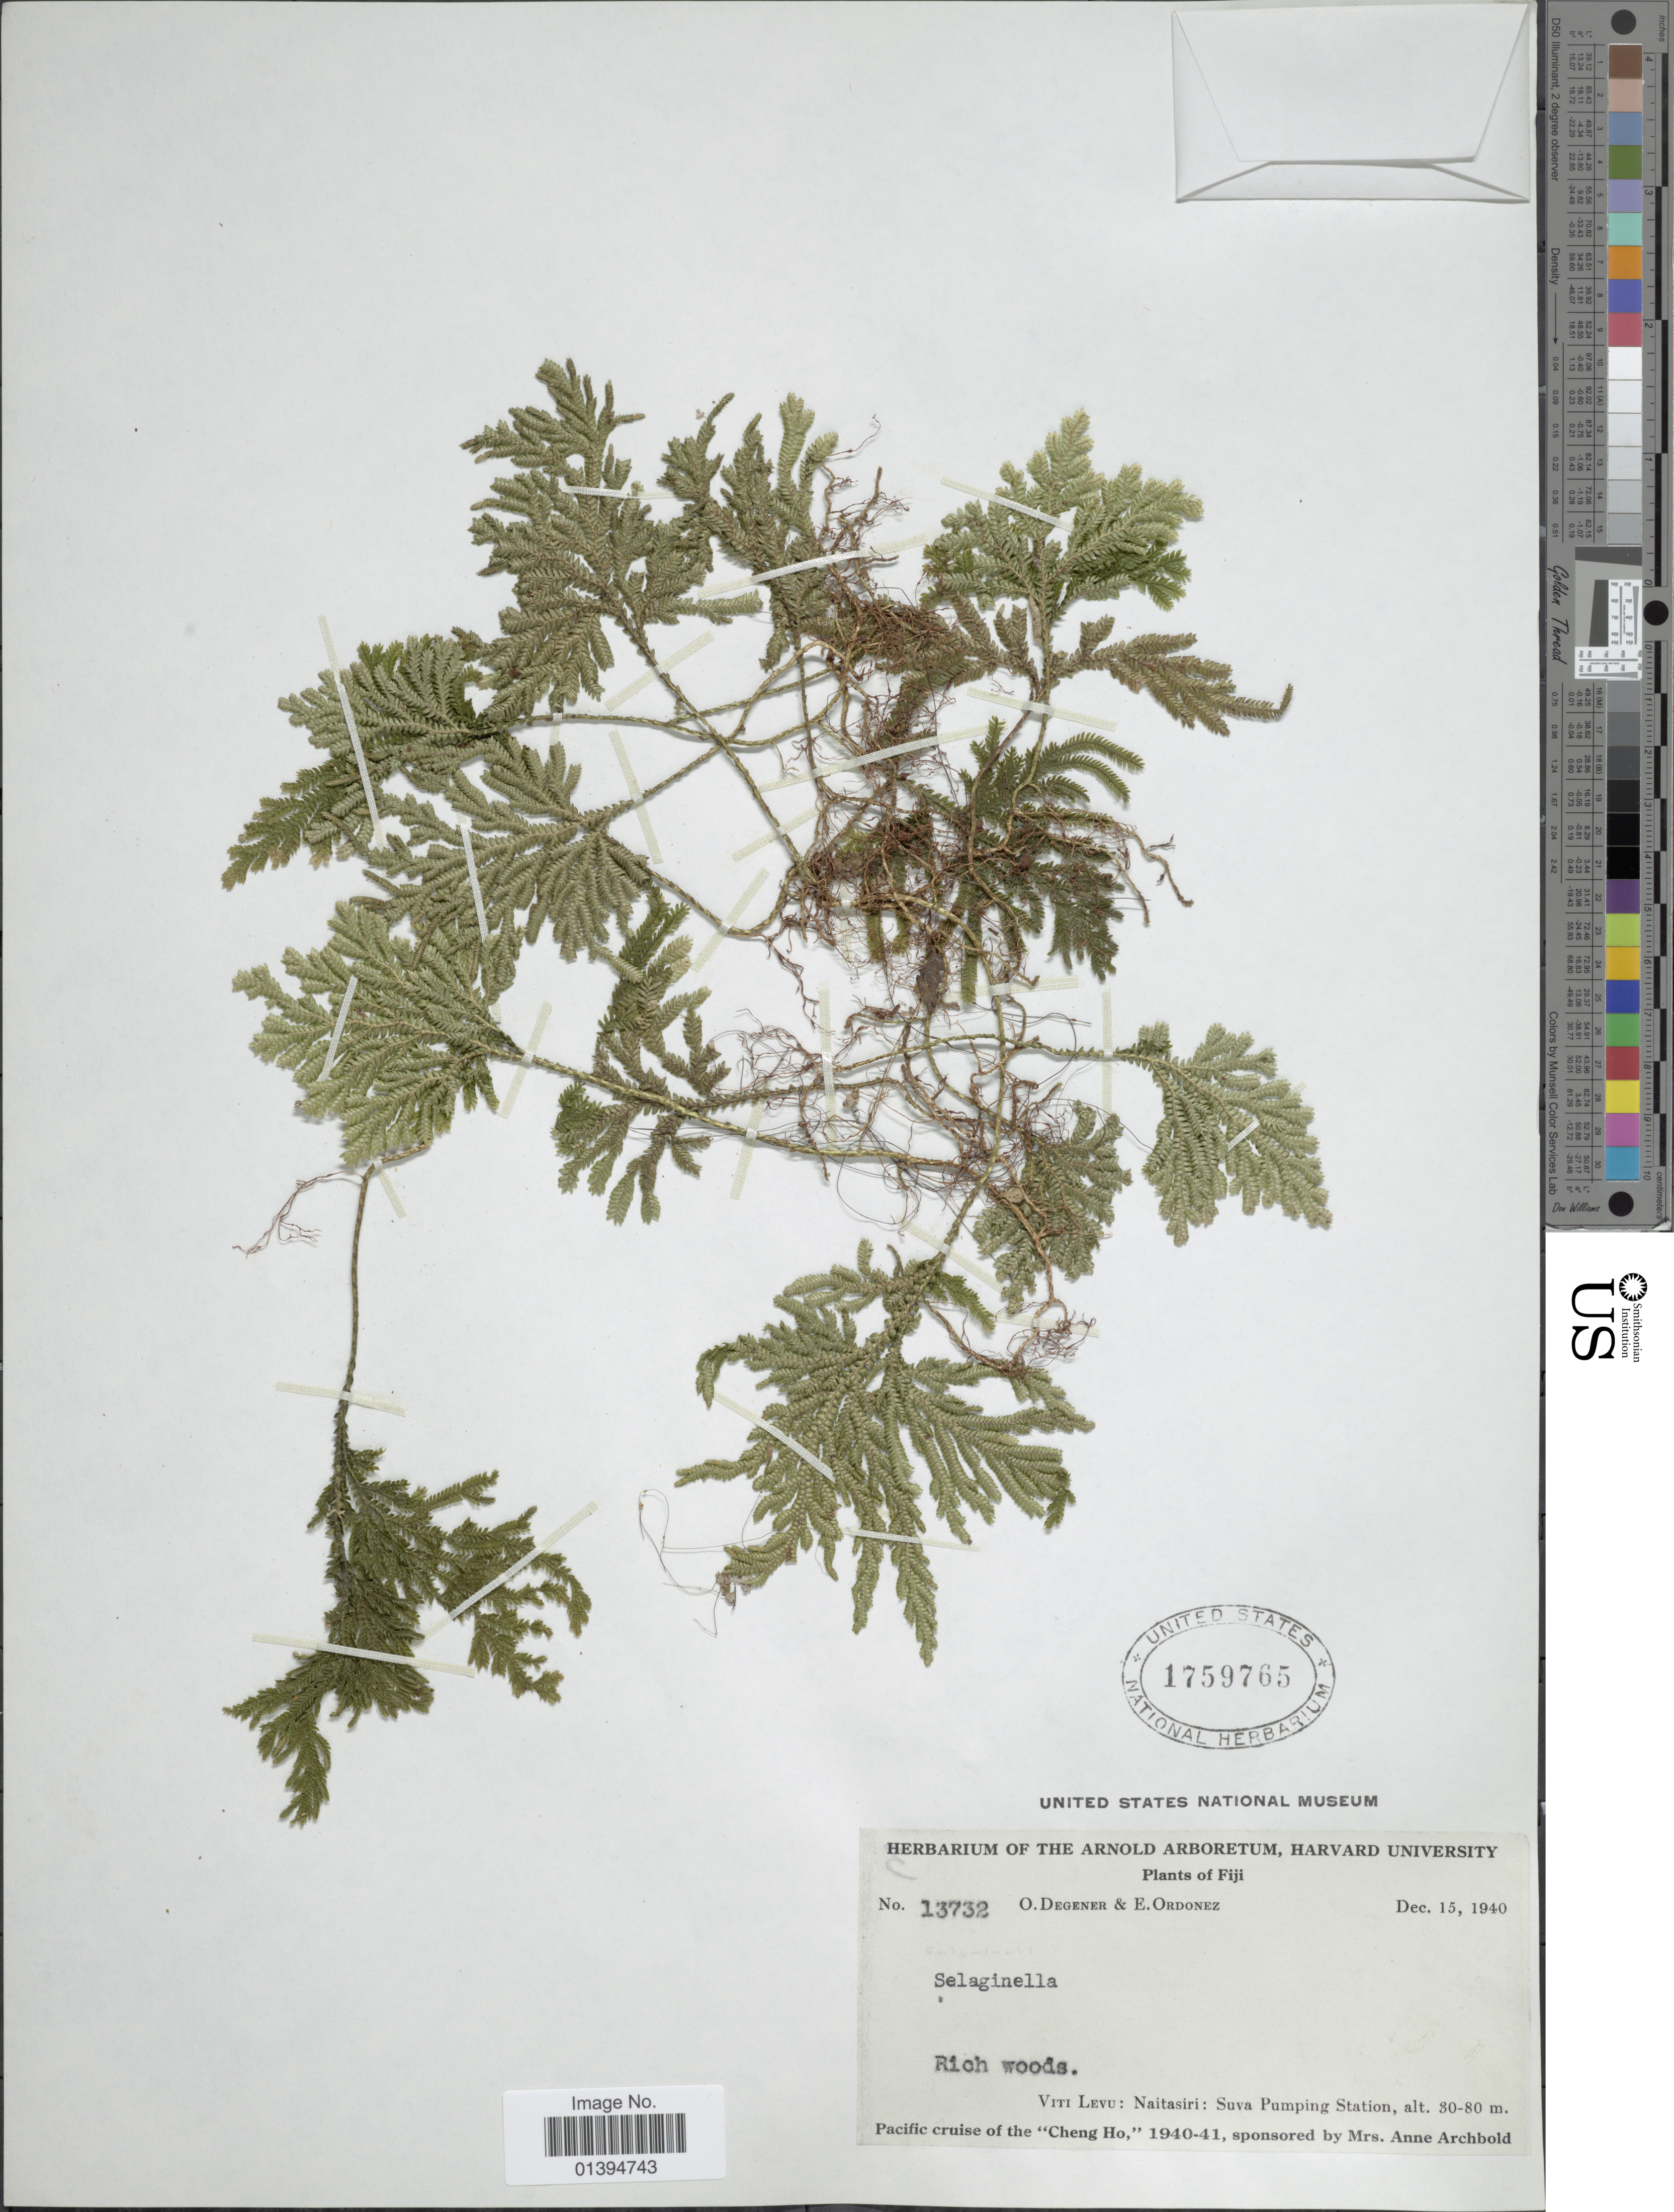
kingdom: Plantae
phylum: Tracheophyta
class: Lycopodiopsida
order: Selaginellales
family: Selaginellaceae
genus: Selaginella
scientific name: Selaginella sp.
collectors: O. Degener & E. Ordonez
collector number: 13732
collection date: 1940-12-15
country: Fiji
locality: Viti Levu: Naistasari: suva Punpimg Station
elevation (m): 30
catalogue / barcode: US 1759765